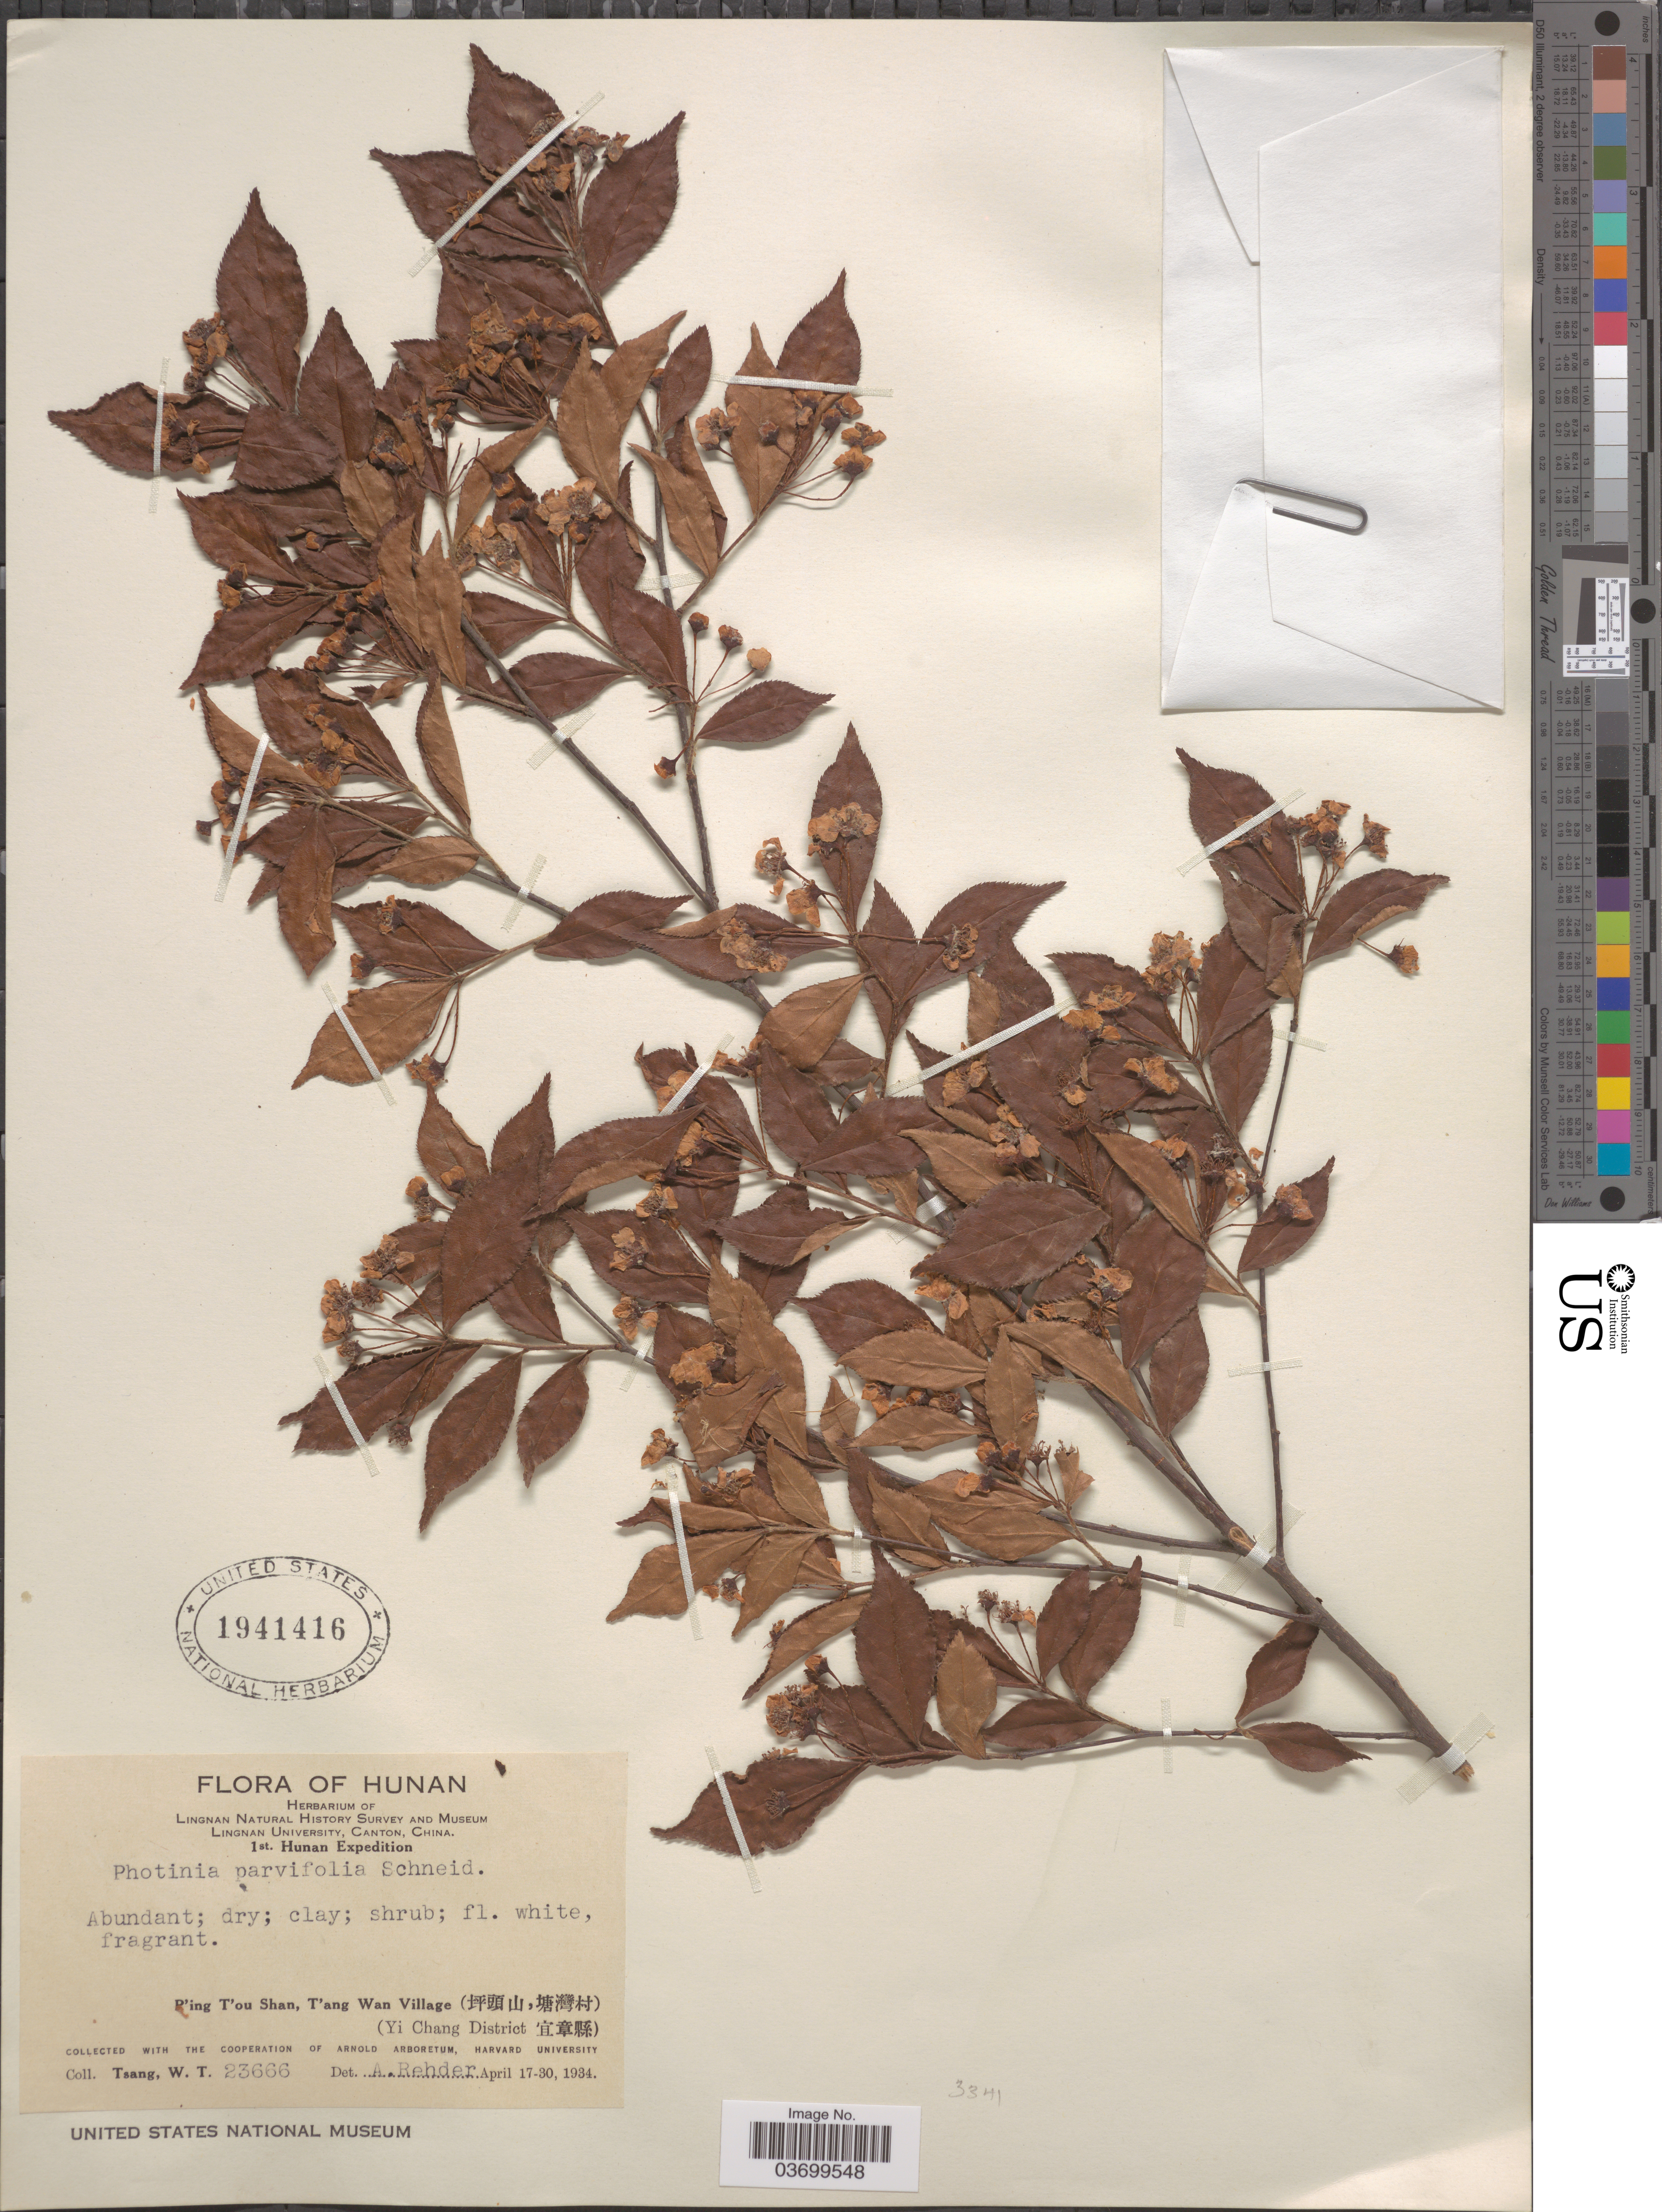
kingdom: Plantae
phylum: Tracheophyta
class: Magnoliopsida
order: Rosales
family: Rosaceae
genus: Photinia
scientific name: Photinia parvifolia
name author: (E. Pritz.) C.K. Schneid.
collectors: W. T. Tsang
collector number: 23666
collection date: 1934-04-17/1934-04-30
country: China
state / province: Hunan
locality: [illegible text]'ing T'ou shan, T'ang Wan Village (X,X). (yi Chang District X).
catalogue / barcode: US 1941416